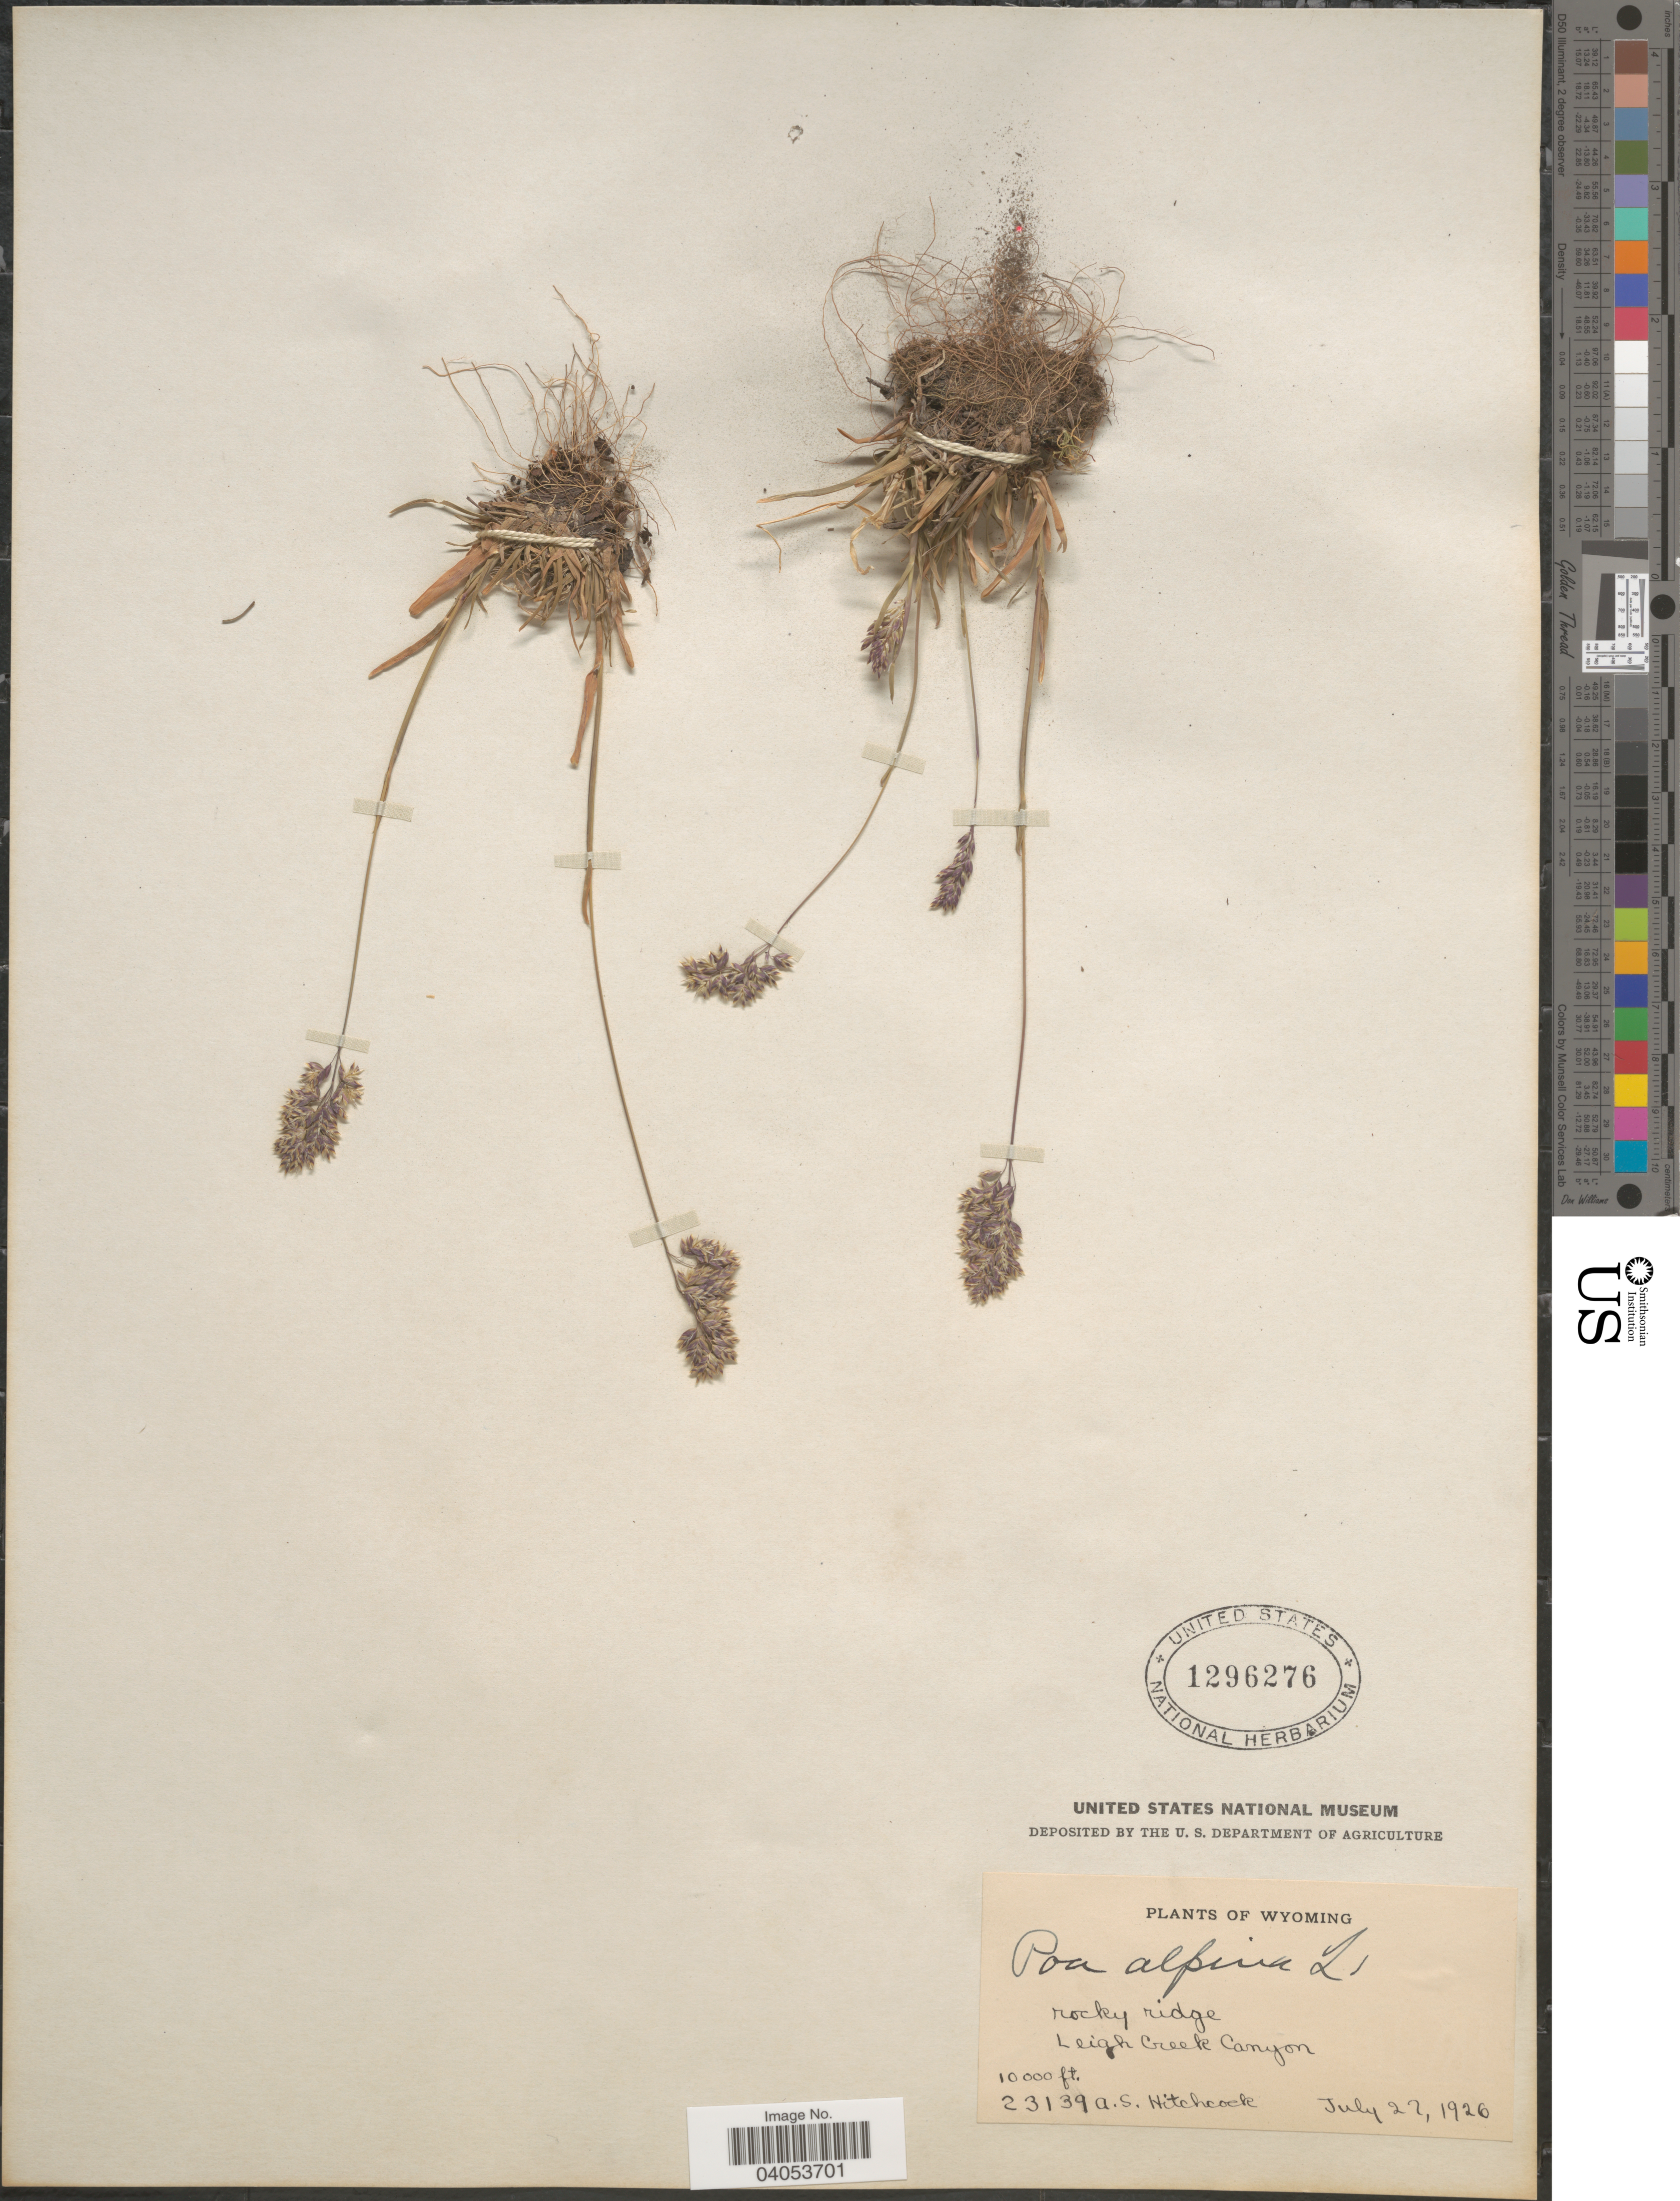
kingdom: Plantae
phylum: Tracheophyta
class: Liliopsida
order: Poales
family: Poaceae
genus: Poa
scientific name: Poa alpina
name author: L.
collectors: A. S. Hitchcock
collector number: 23139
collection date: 1926-07-27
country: United States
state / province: Wyoming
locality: Rocky ridge Leigh Creek Canyon.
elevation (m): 3048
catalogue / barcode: US 1296276